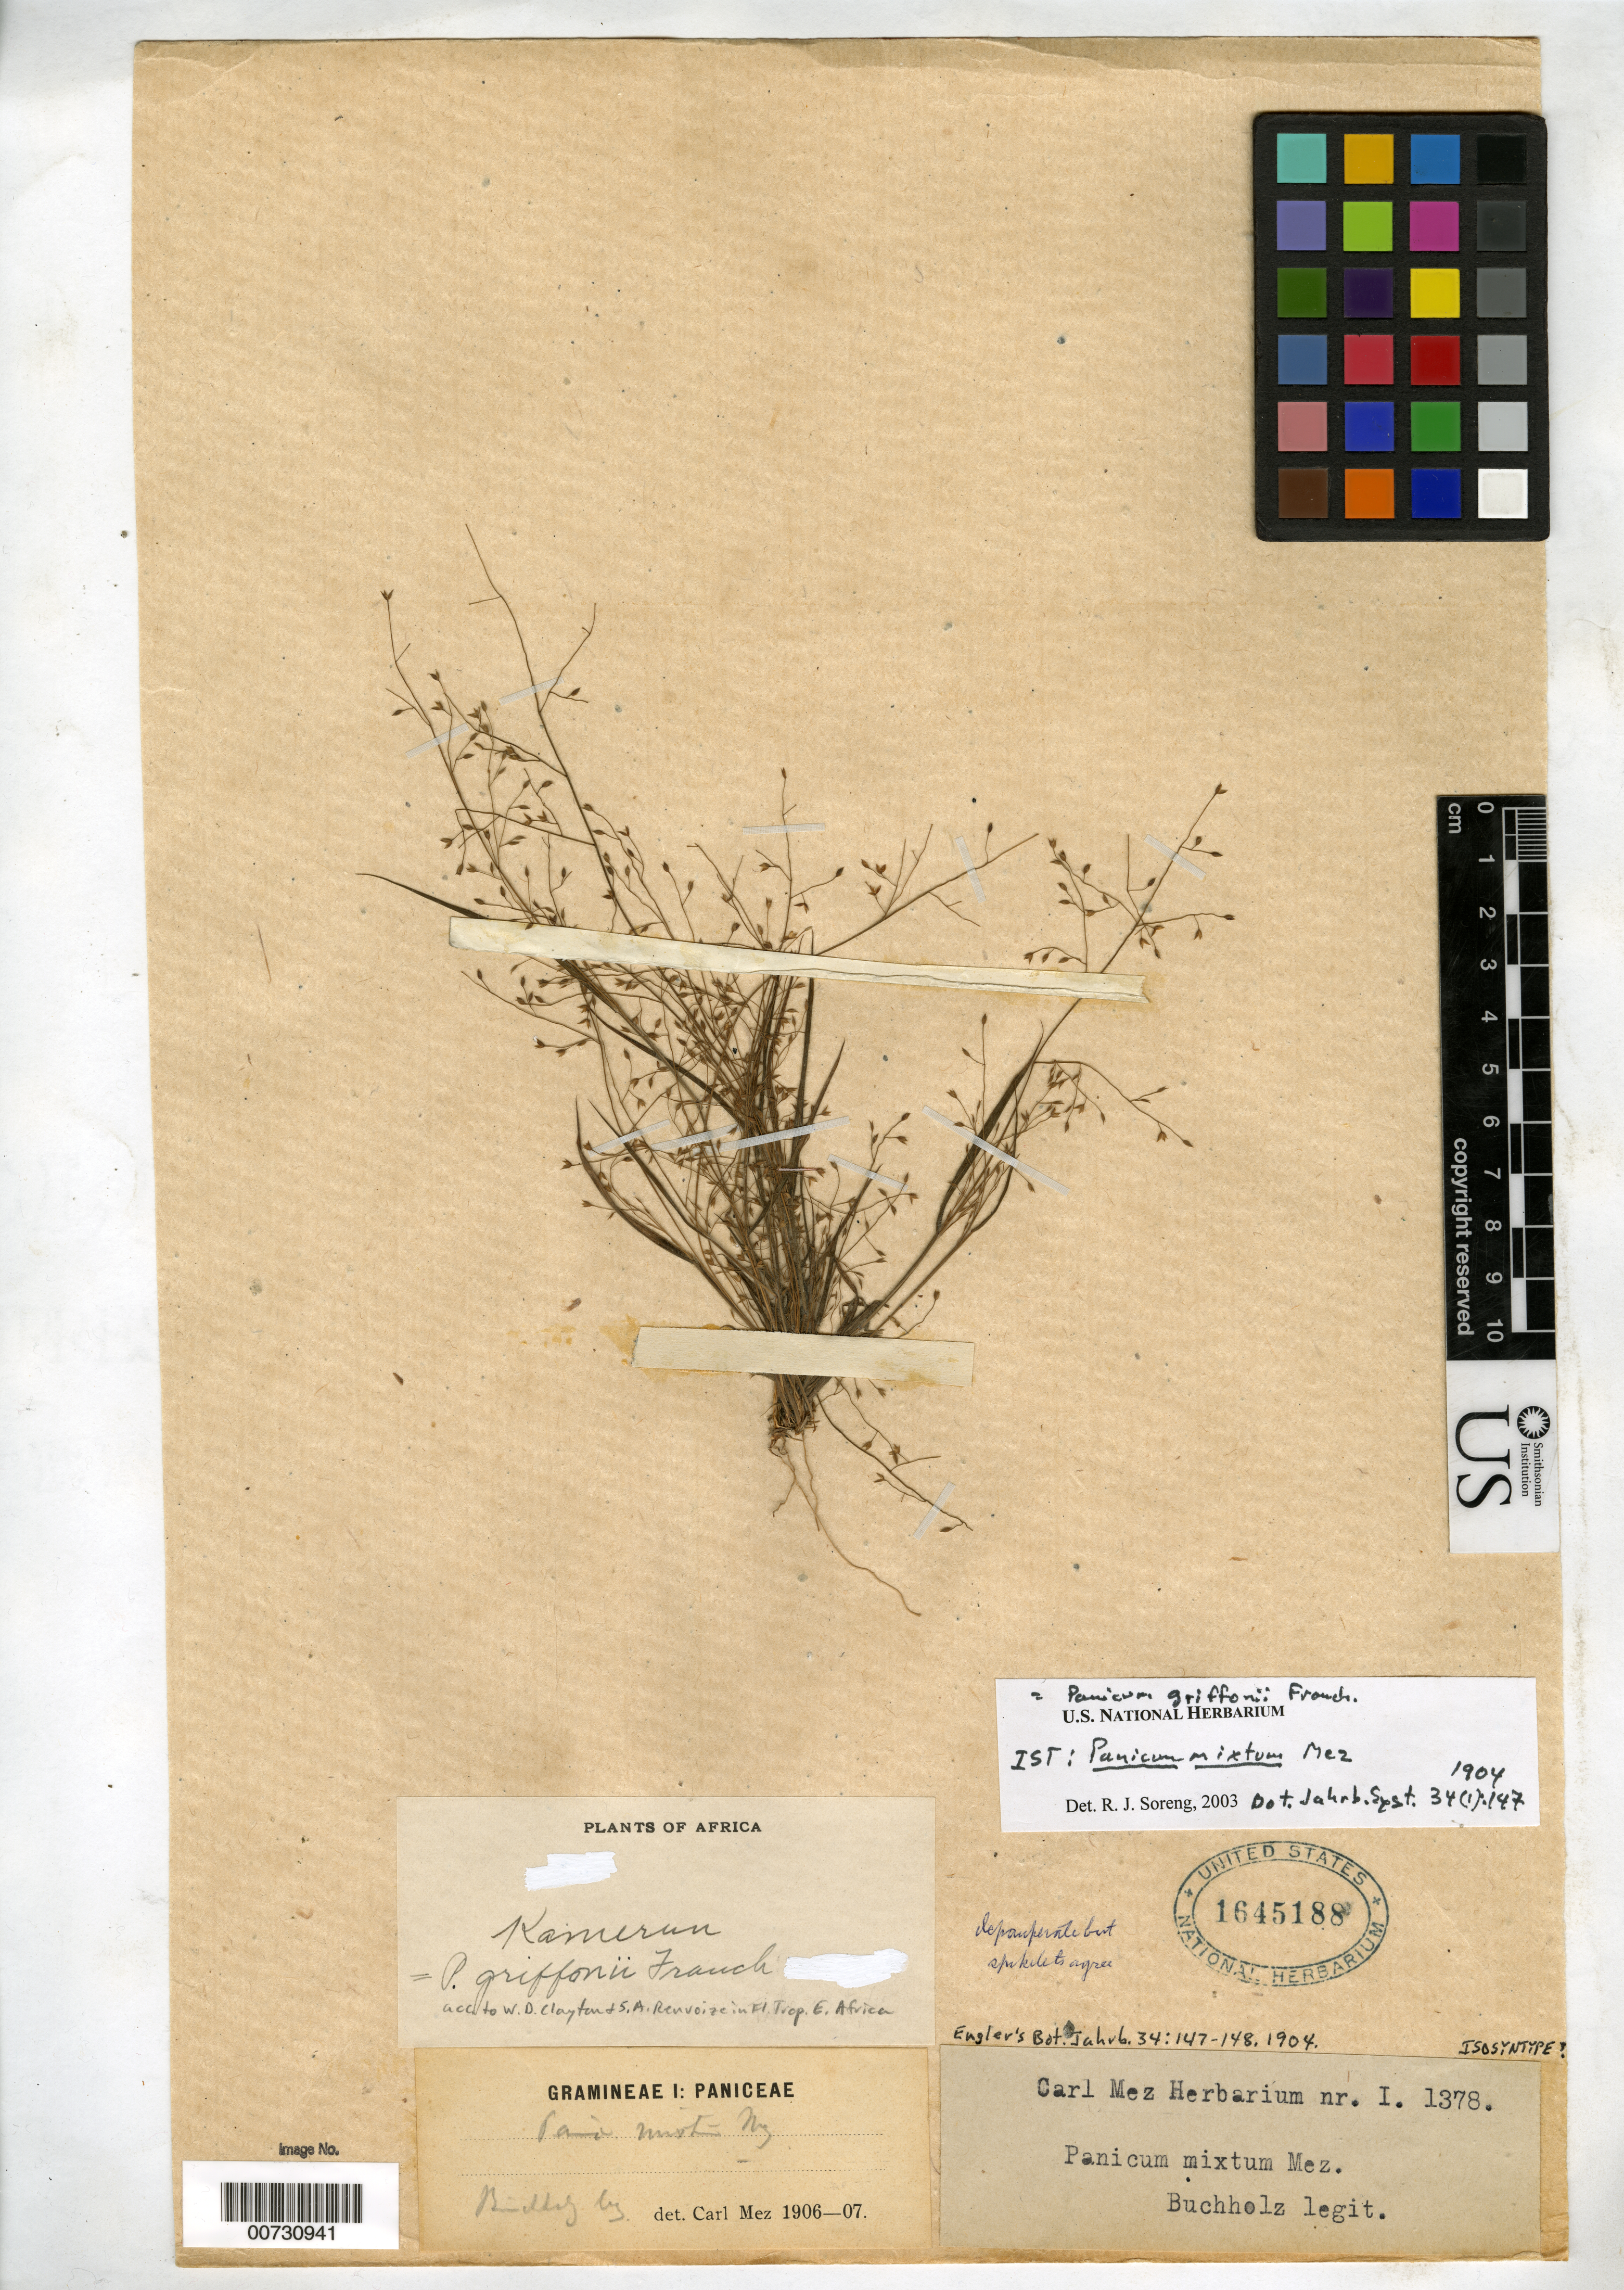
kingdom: Plantae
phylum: Tracheophyta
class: Liliopsida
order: Poales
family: Poaceae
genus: Panicum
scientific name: Panicum mixtum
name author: Mez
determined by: Soreng, Robert J., Research Associate (BOT), Smithsonian Institution - National Museum of Natural History (UNITED STATES)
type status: Isosyntype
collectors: J. T. Buchholz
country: Cameroon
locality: "Kamerun".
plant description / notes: "Carl Mez Herbarium nr. I. 1378"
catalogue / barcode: US 1645188